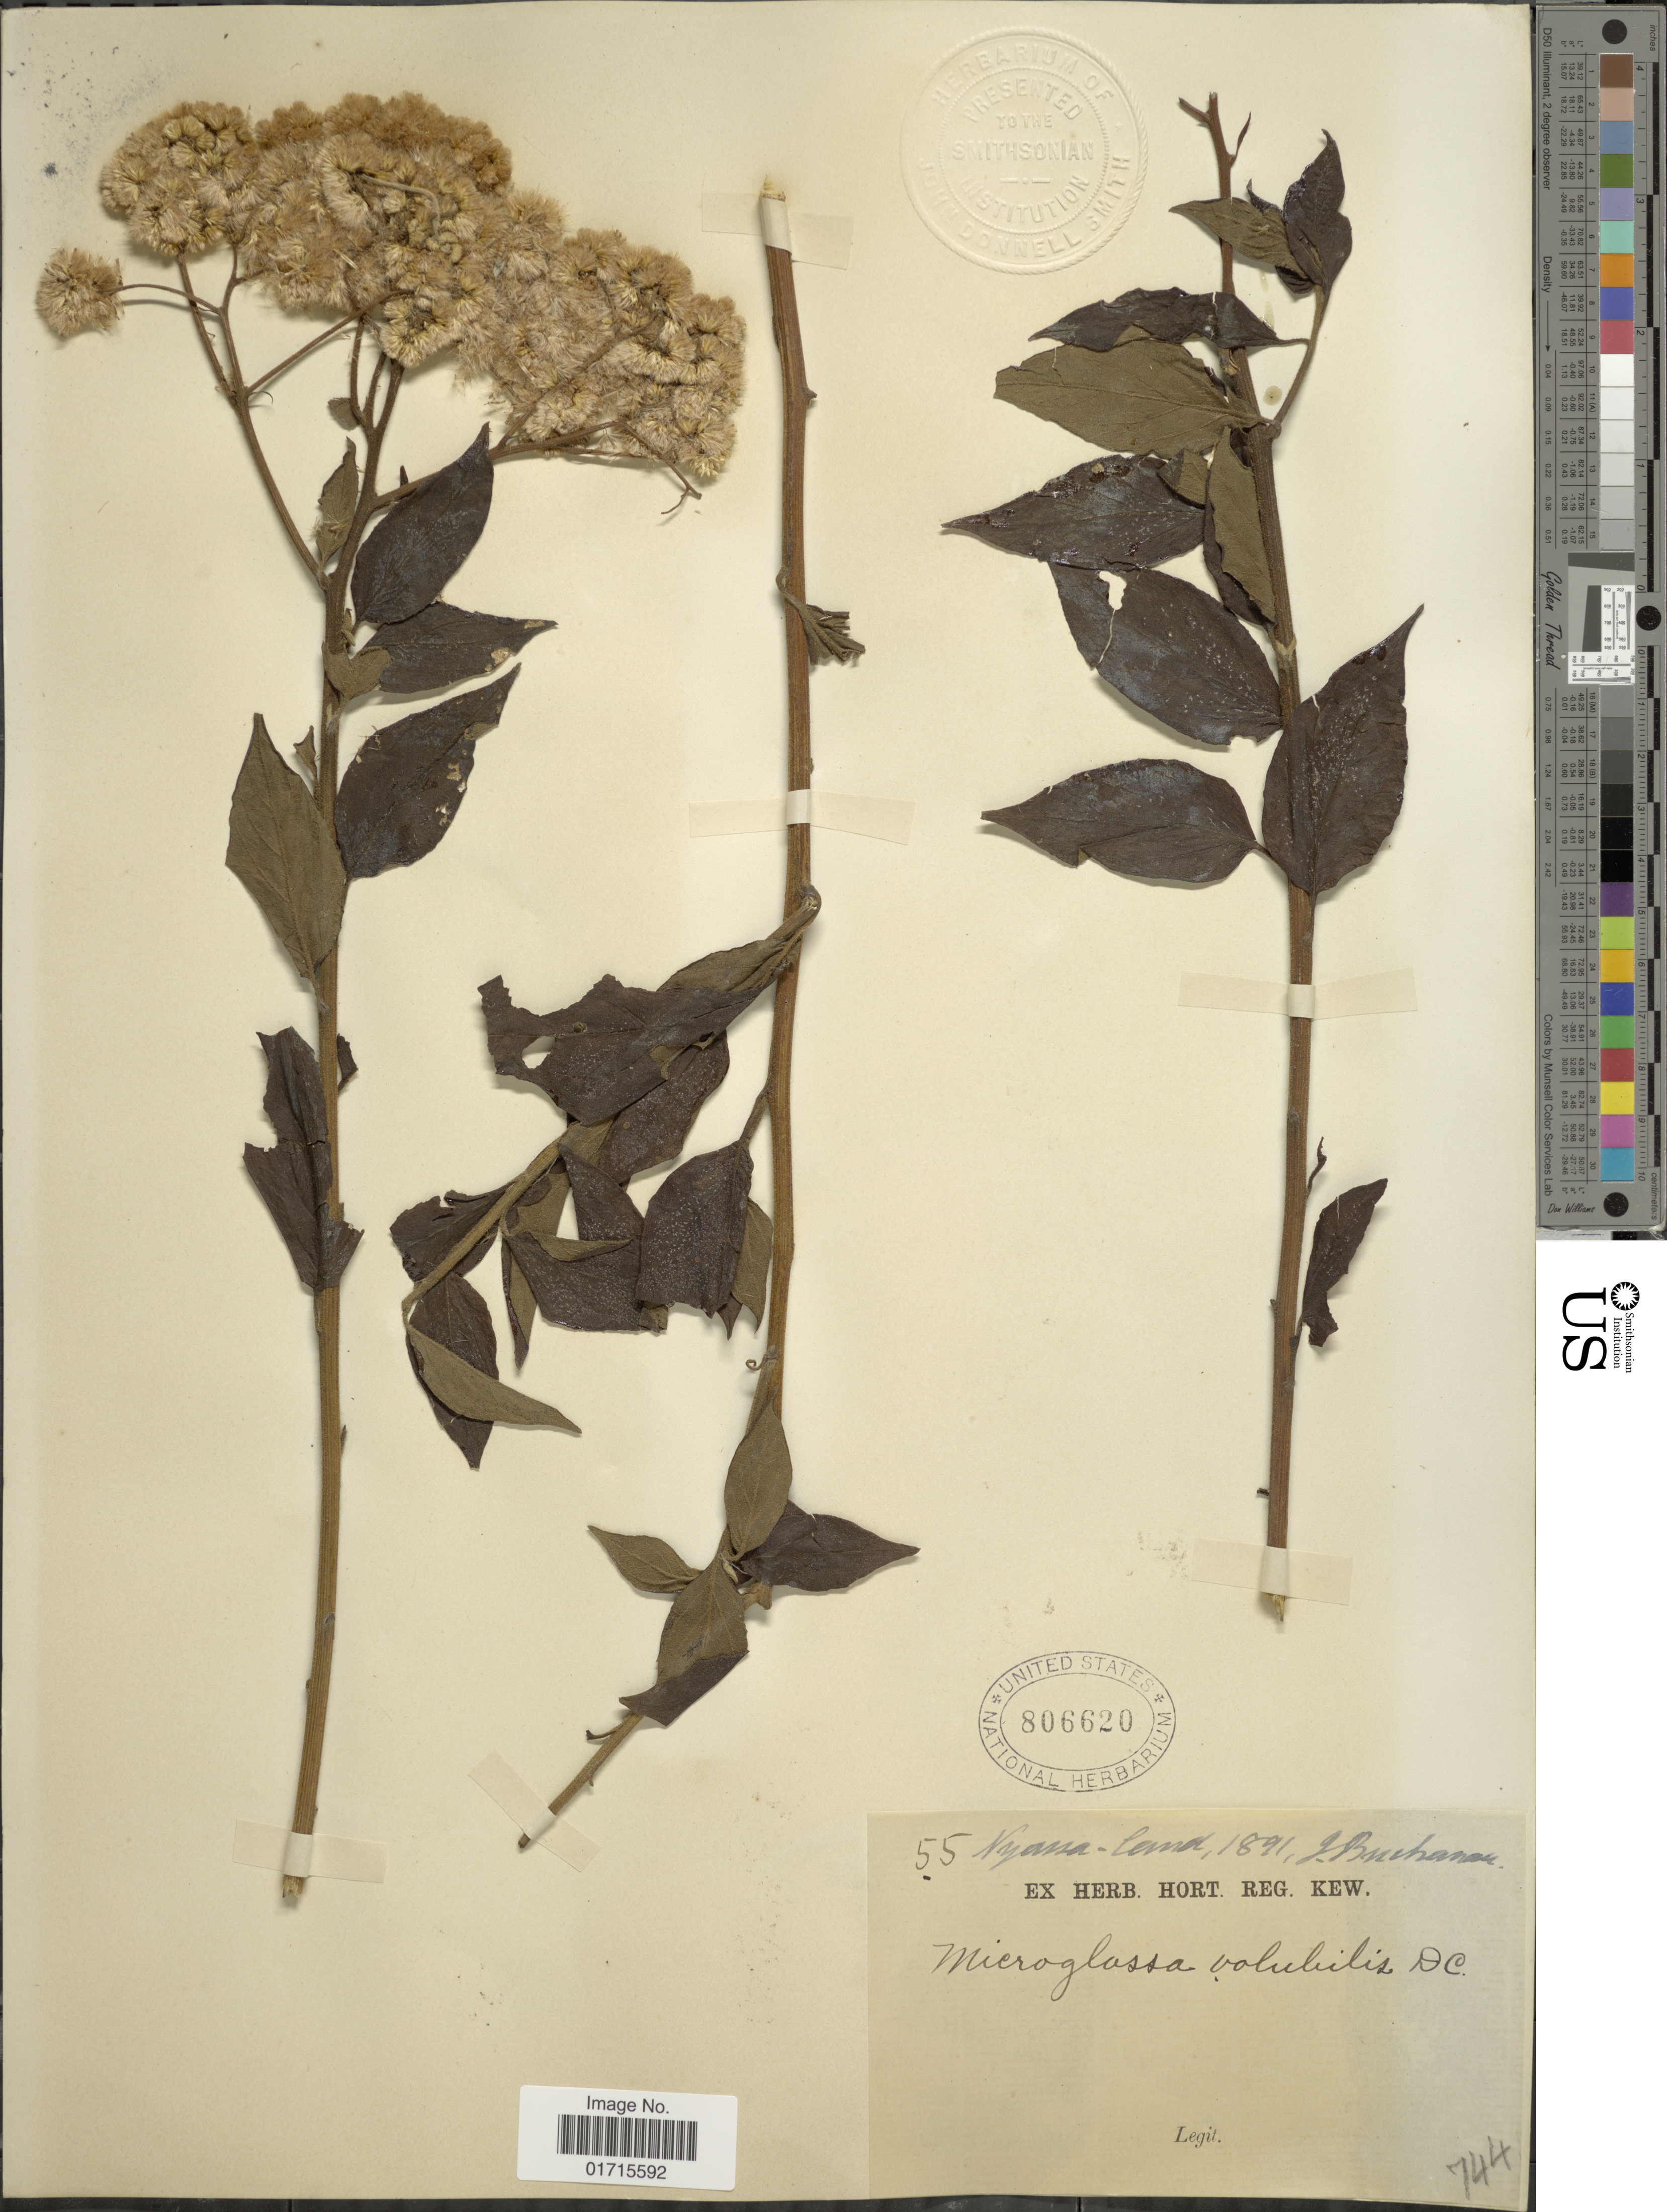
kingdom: Plantae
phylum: Tracheophyta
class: Magnoliopsida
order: Asterales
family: Asteraceae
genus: Microglossa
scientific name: Microglossa volubilis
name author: DC.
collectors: J. Buchanan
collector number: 55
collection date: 1891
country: Malawi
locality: Nyassa-land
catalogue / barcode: US 806620